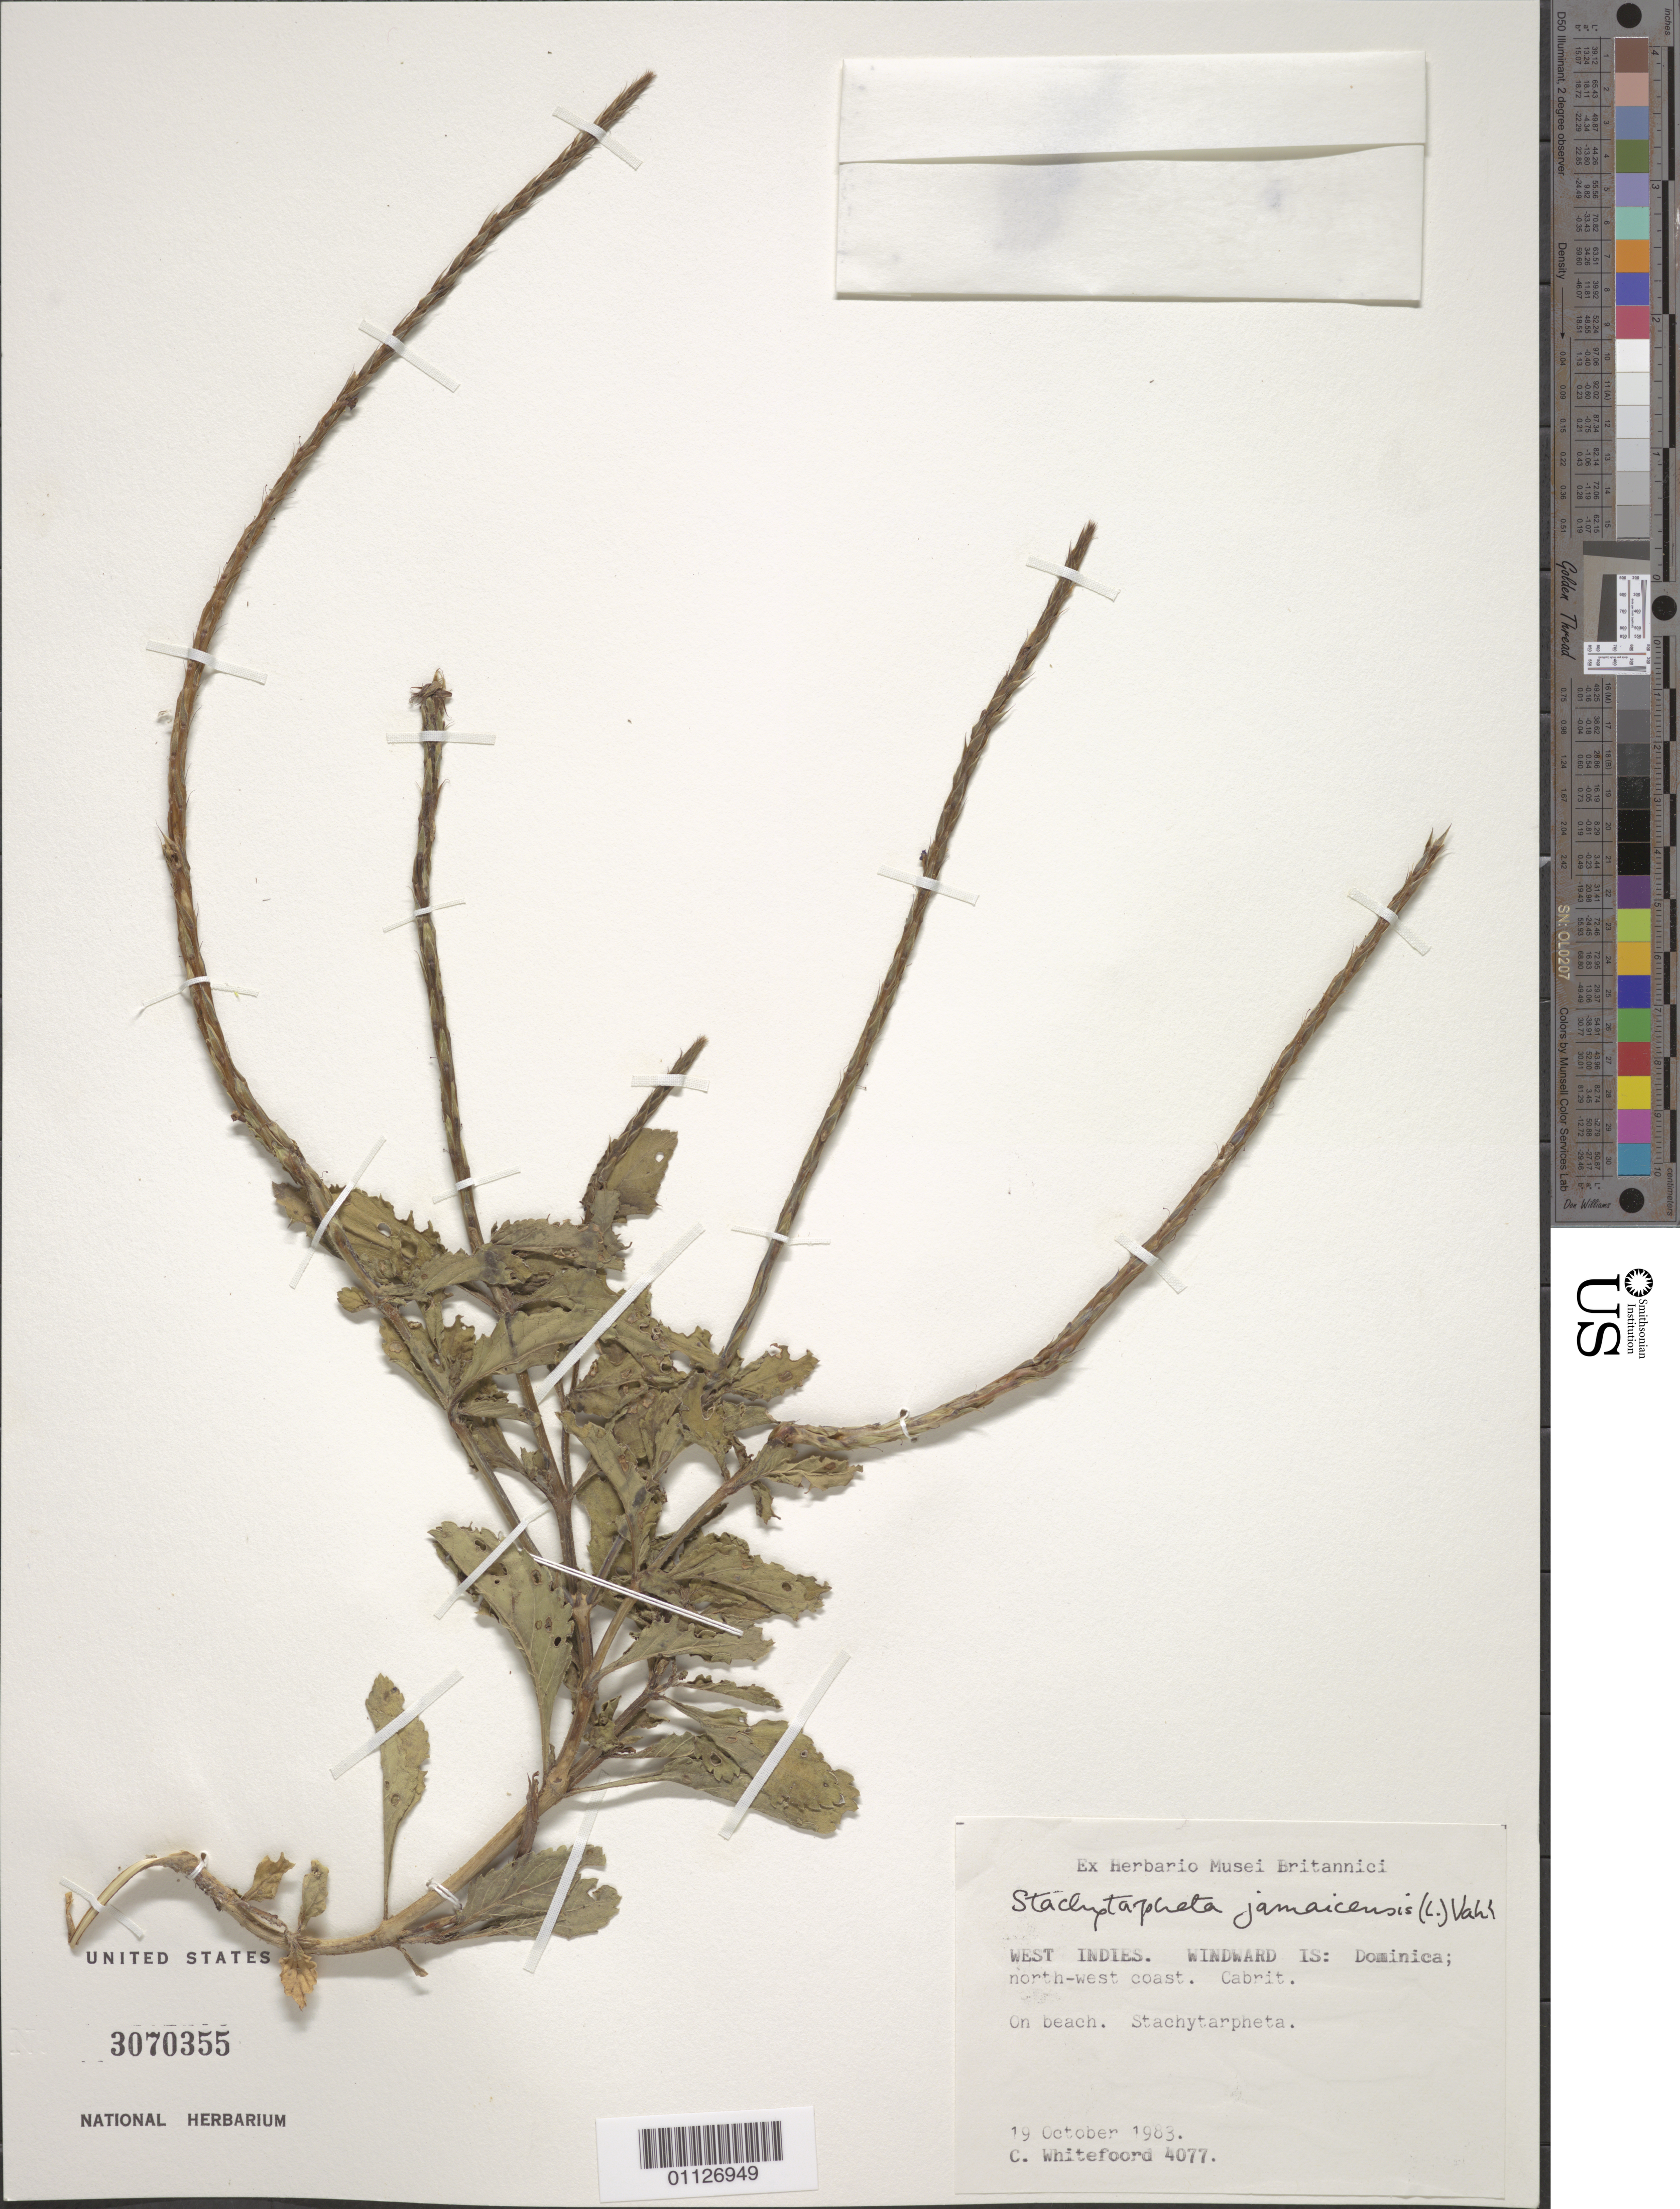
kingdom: Plantae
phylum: Tracheophyta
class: Magnoliopsida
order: Lamiales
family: Verbenaceae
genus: Stachytarpheta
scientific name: Stachytarpheta jamaicensis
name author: (L.) Vahl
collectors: C. Whitefoord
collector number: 4077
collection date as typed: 19 Oct 1983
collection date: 1983-10-19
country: Dominica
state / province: St. John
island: Dominica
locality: NW coast: Cabrit, on beach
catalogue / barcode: US 3070355